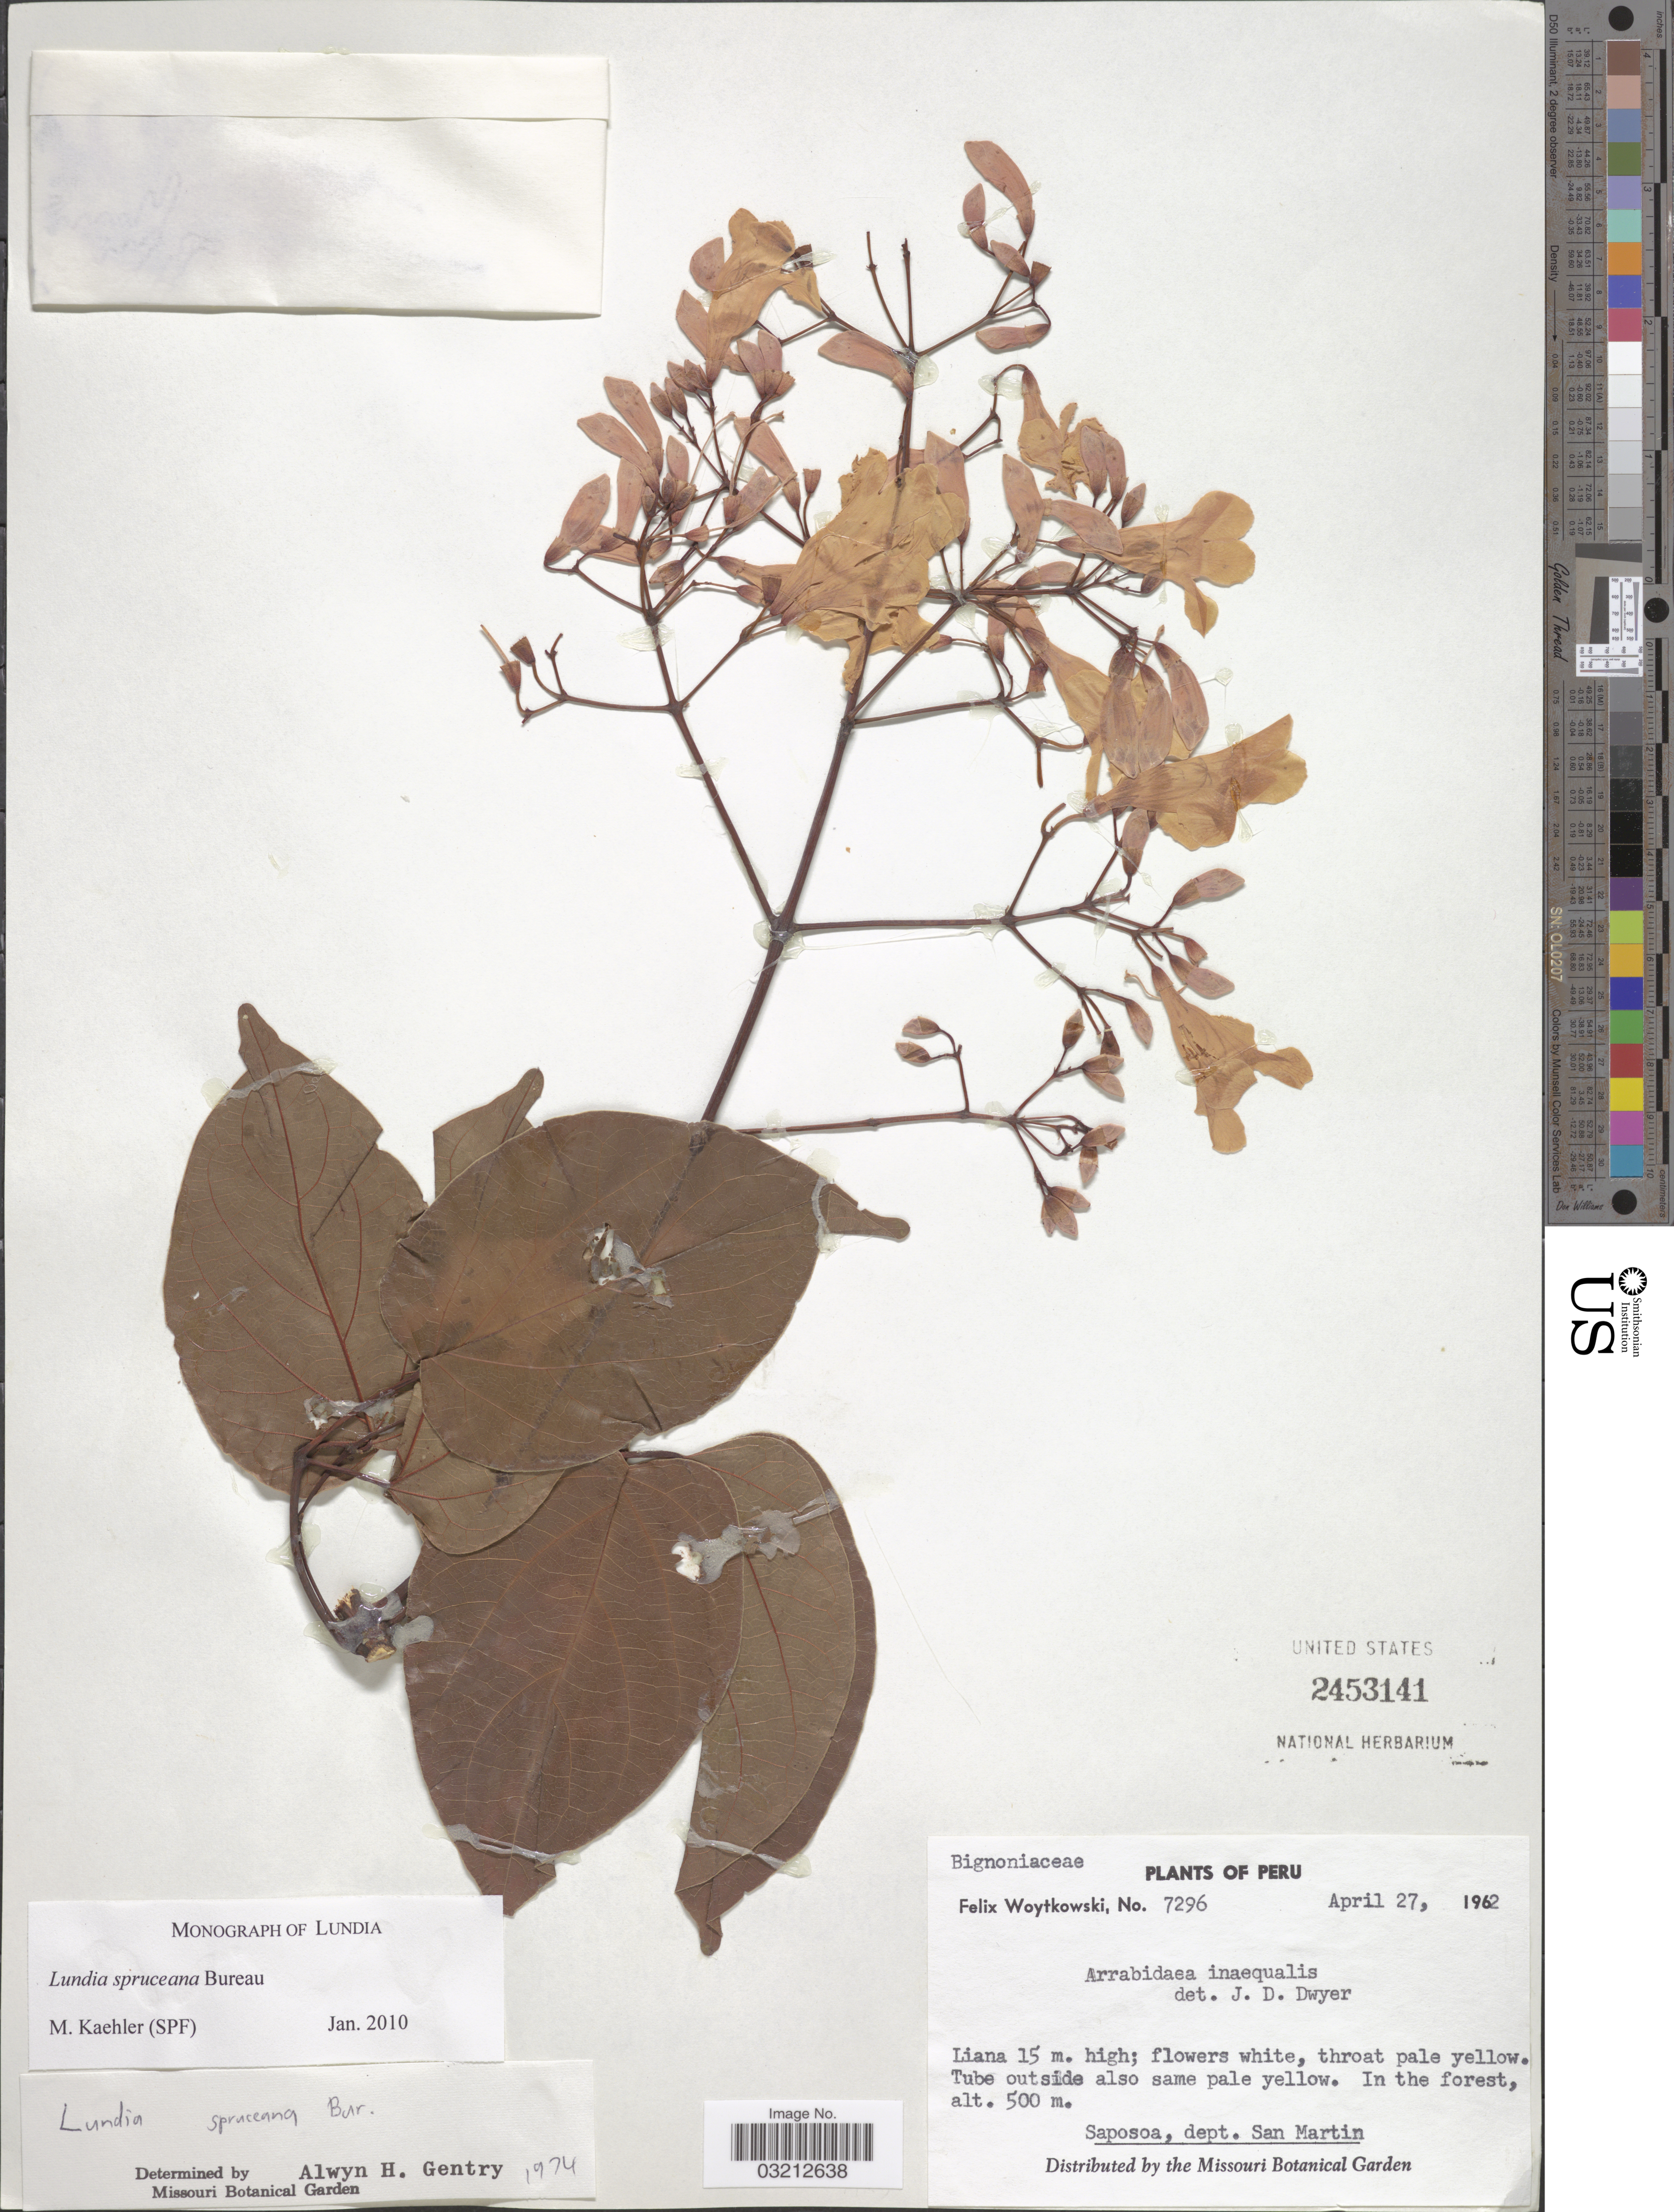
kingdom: Plantae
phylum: Tracheophyta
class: Magnoliopsida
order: Lamiales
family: Bignoniaceae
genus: Lundia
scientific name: Lundia spruceana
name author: Bureau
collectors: F. Woytkowski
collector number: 7296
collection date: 1962-04-27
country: Peru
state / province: San Martín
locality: Saposoa, dept. San Martin.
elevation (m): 500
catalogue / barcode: US 2453141